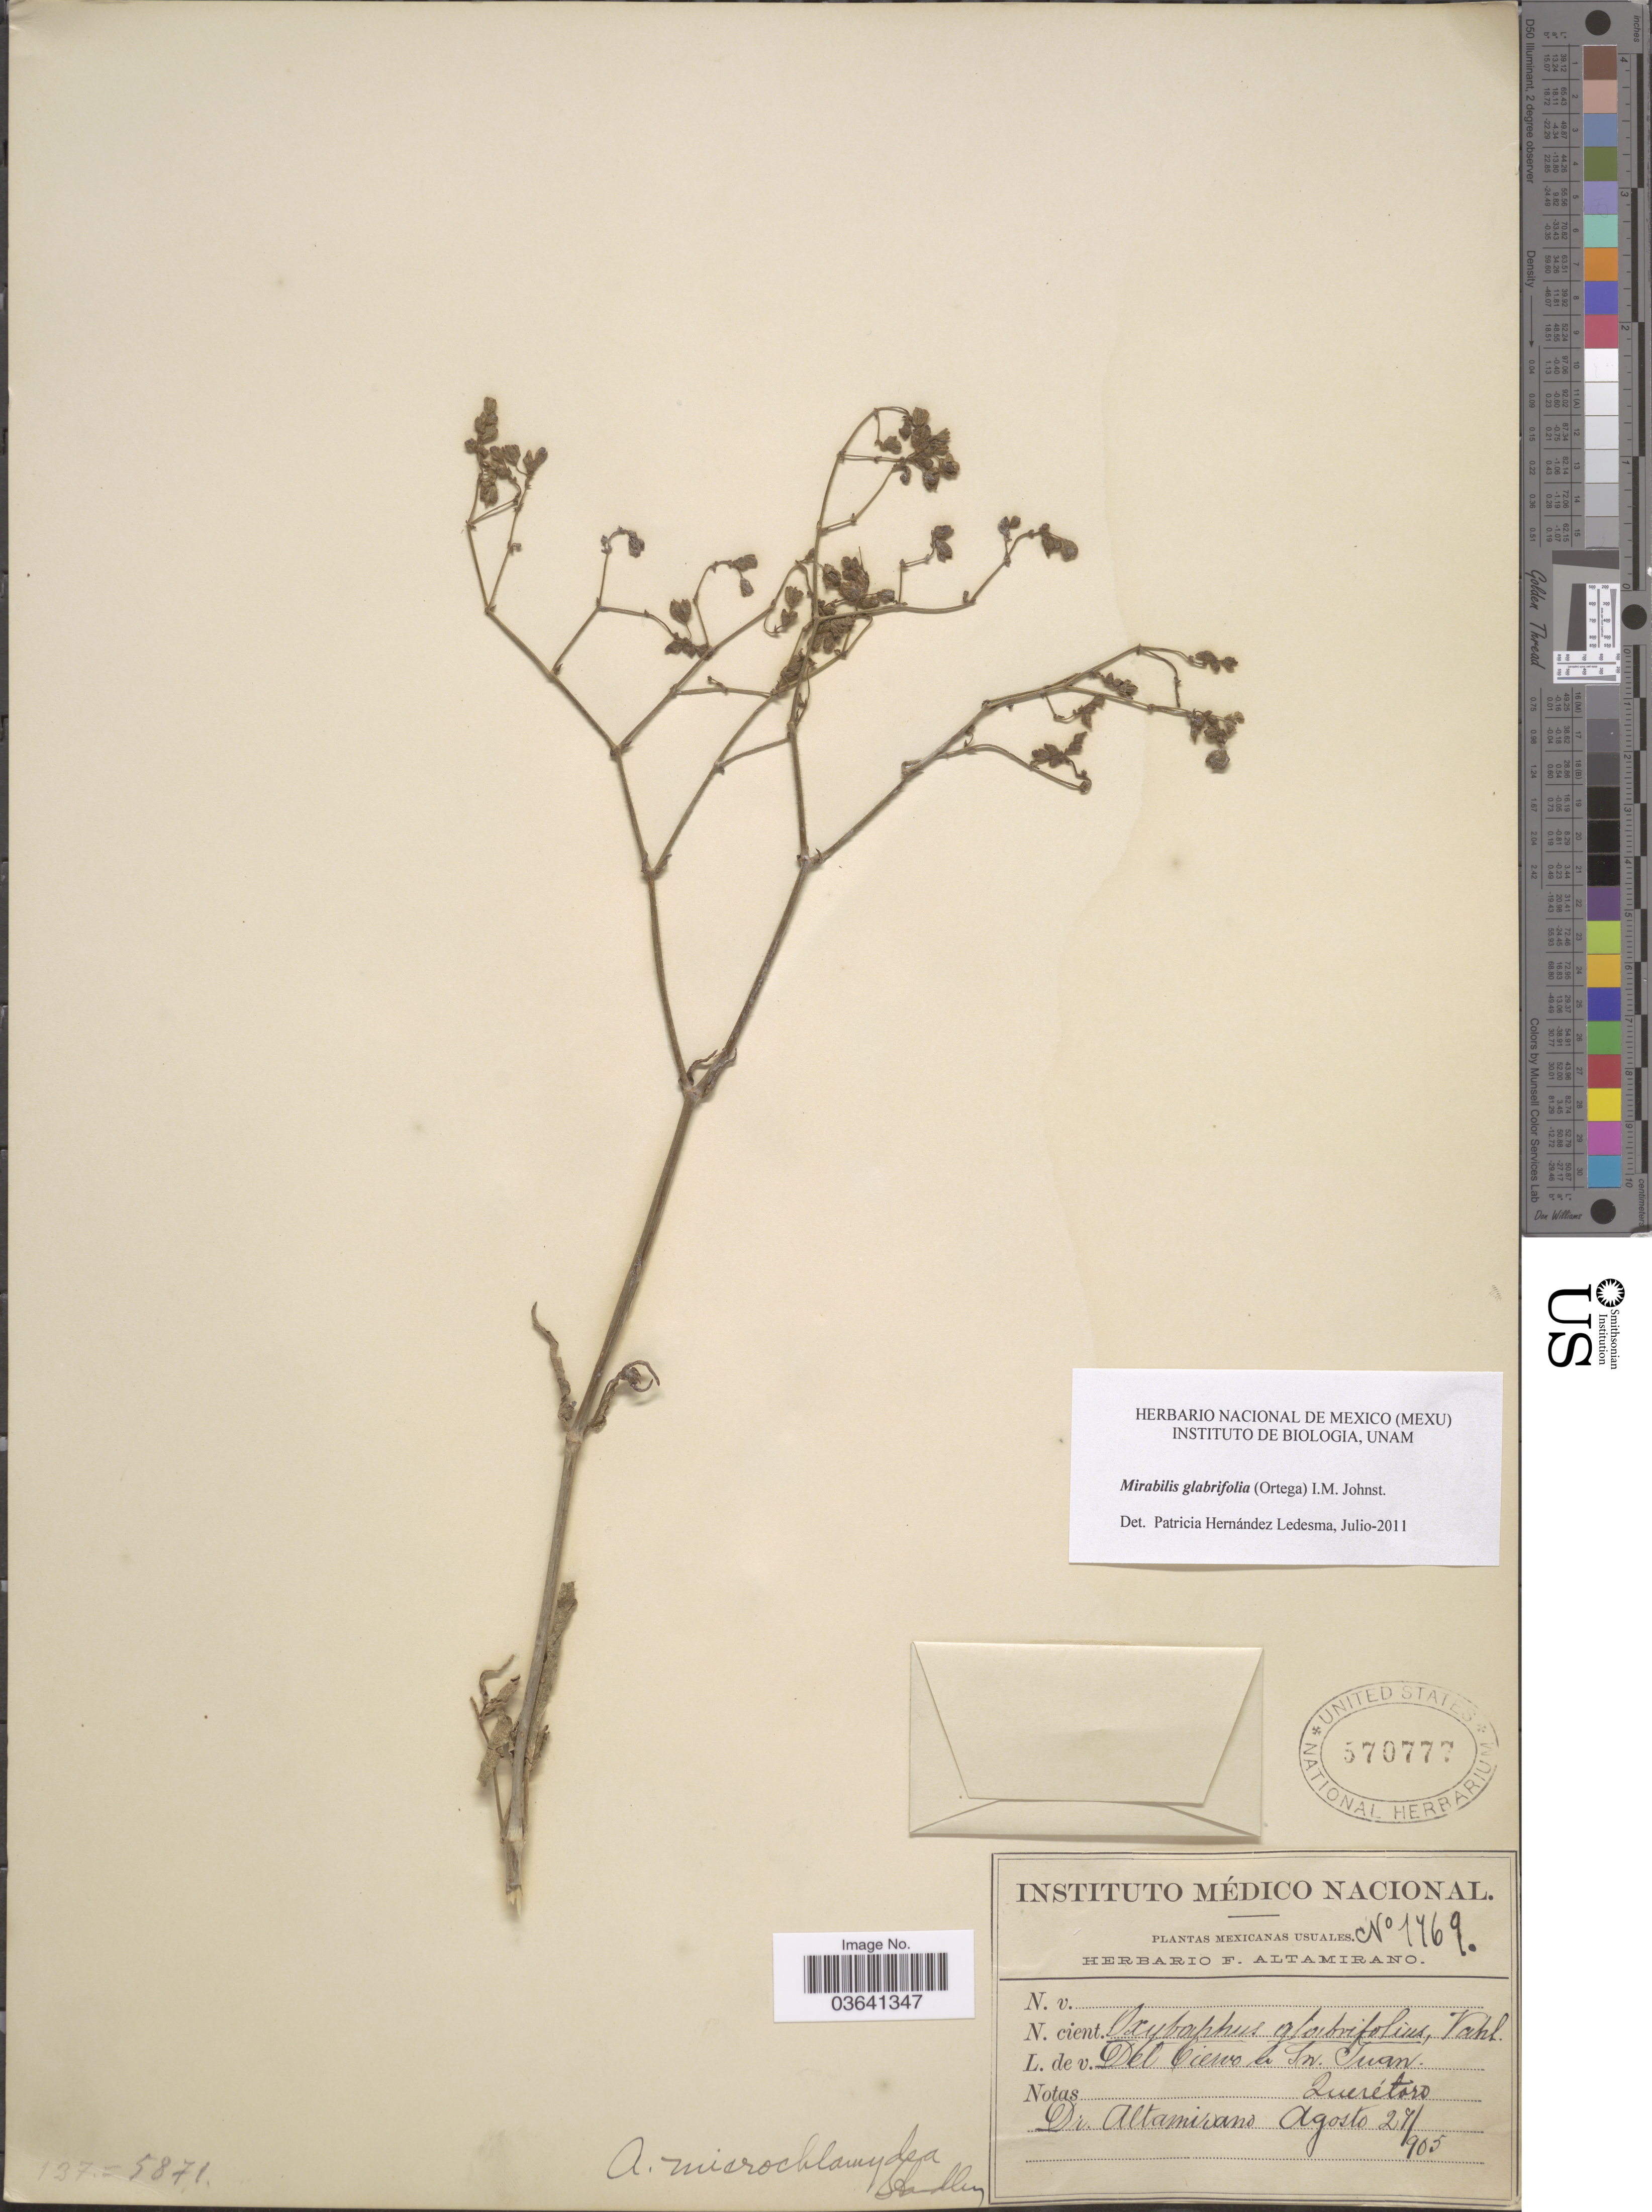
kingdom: Plantae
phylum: Tracheophyta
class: Magnoliopsida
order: Caryophyllales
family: Nyctaginaceae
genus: Mirabilis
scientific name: Mirabilis glabrifolia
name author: (Ort.) I.M. Johnst.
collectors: F. Altamirano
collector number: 1769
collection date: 1905-08-27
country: Mexico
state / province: Querétaro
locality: Mexicanas Usuales. Del Cierro de Sn. Juan.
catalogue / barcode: US 570777